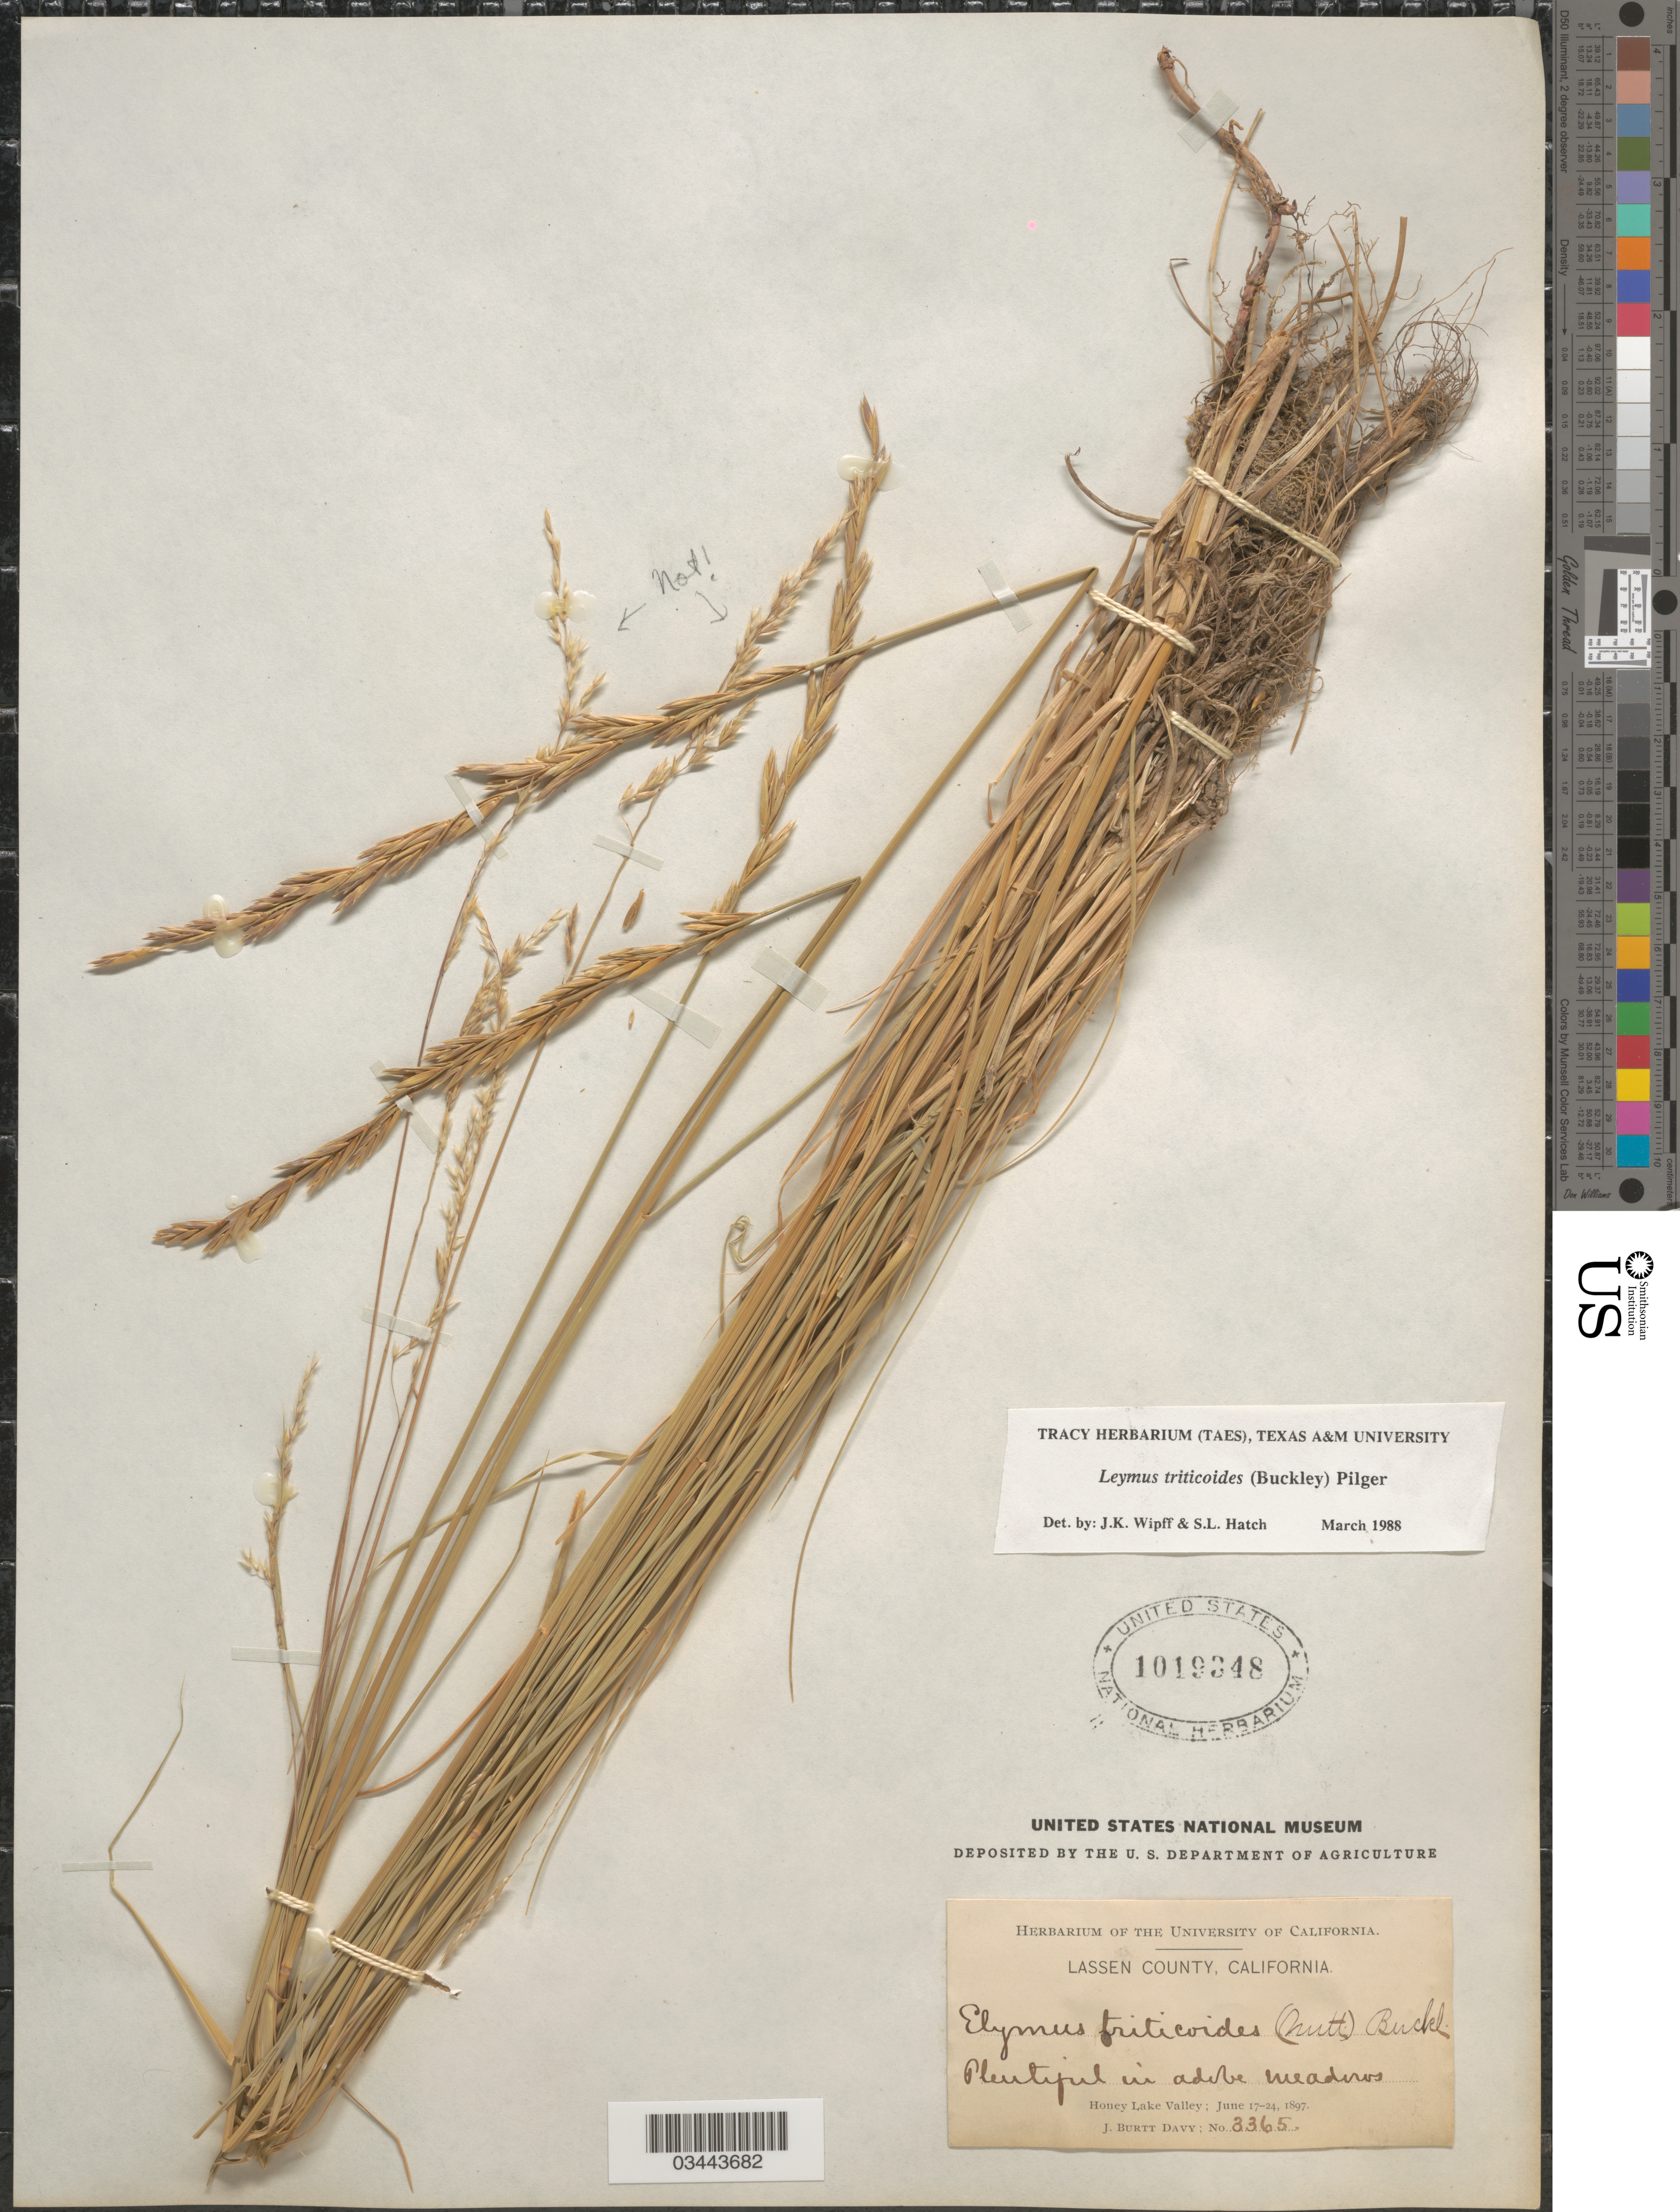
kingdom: Plantae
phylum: Tracheophyta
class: Liliopsida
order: Poales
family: Poaceae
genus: Leymus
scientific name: Leymus triticoides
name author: (Buckley) Pilg.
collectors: J. Burtt Davy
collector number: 3365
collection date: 1897-06-17/1897-06-24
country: United States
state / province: California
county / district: Lassen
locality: Lassen County. Plentiful in adobe meadows. Honey Lake Valley.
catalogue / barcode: US 1019348